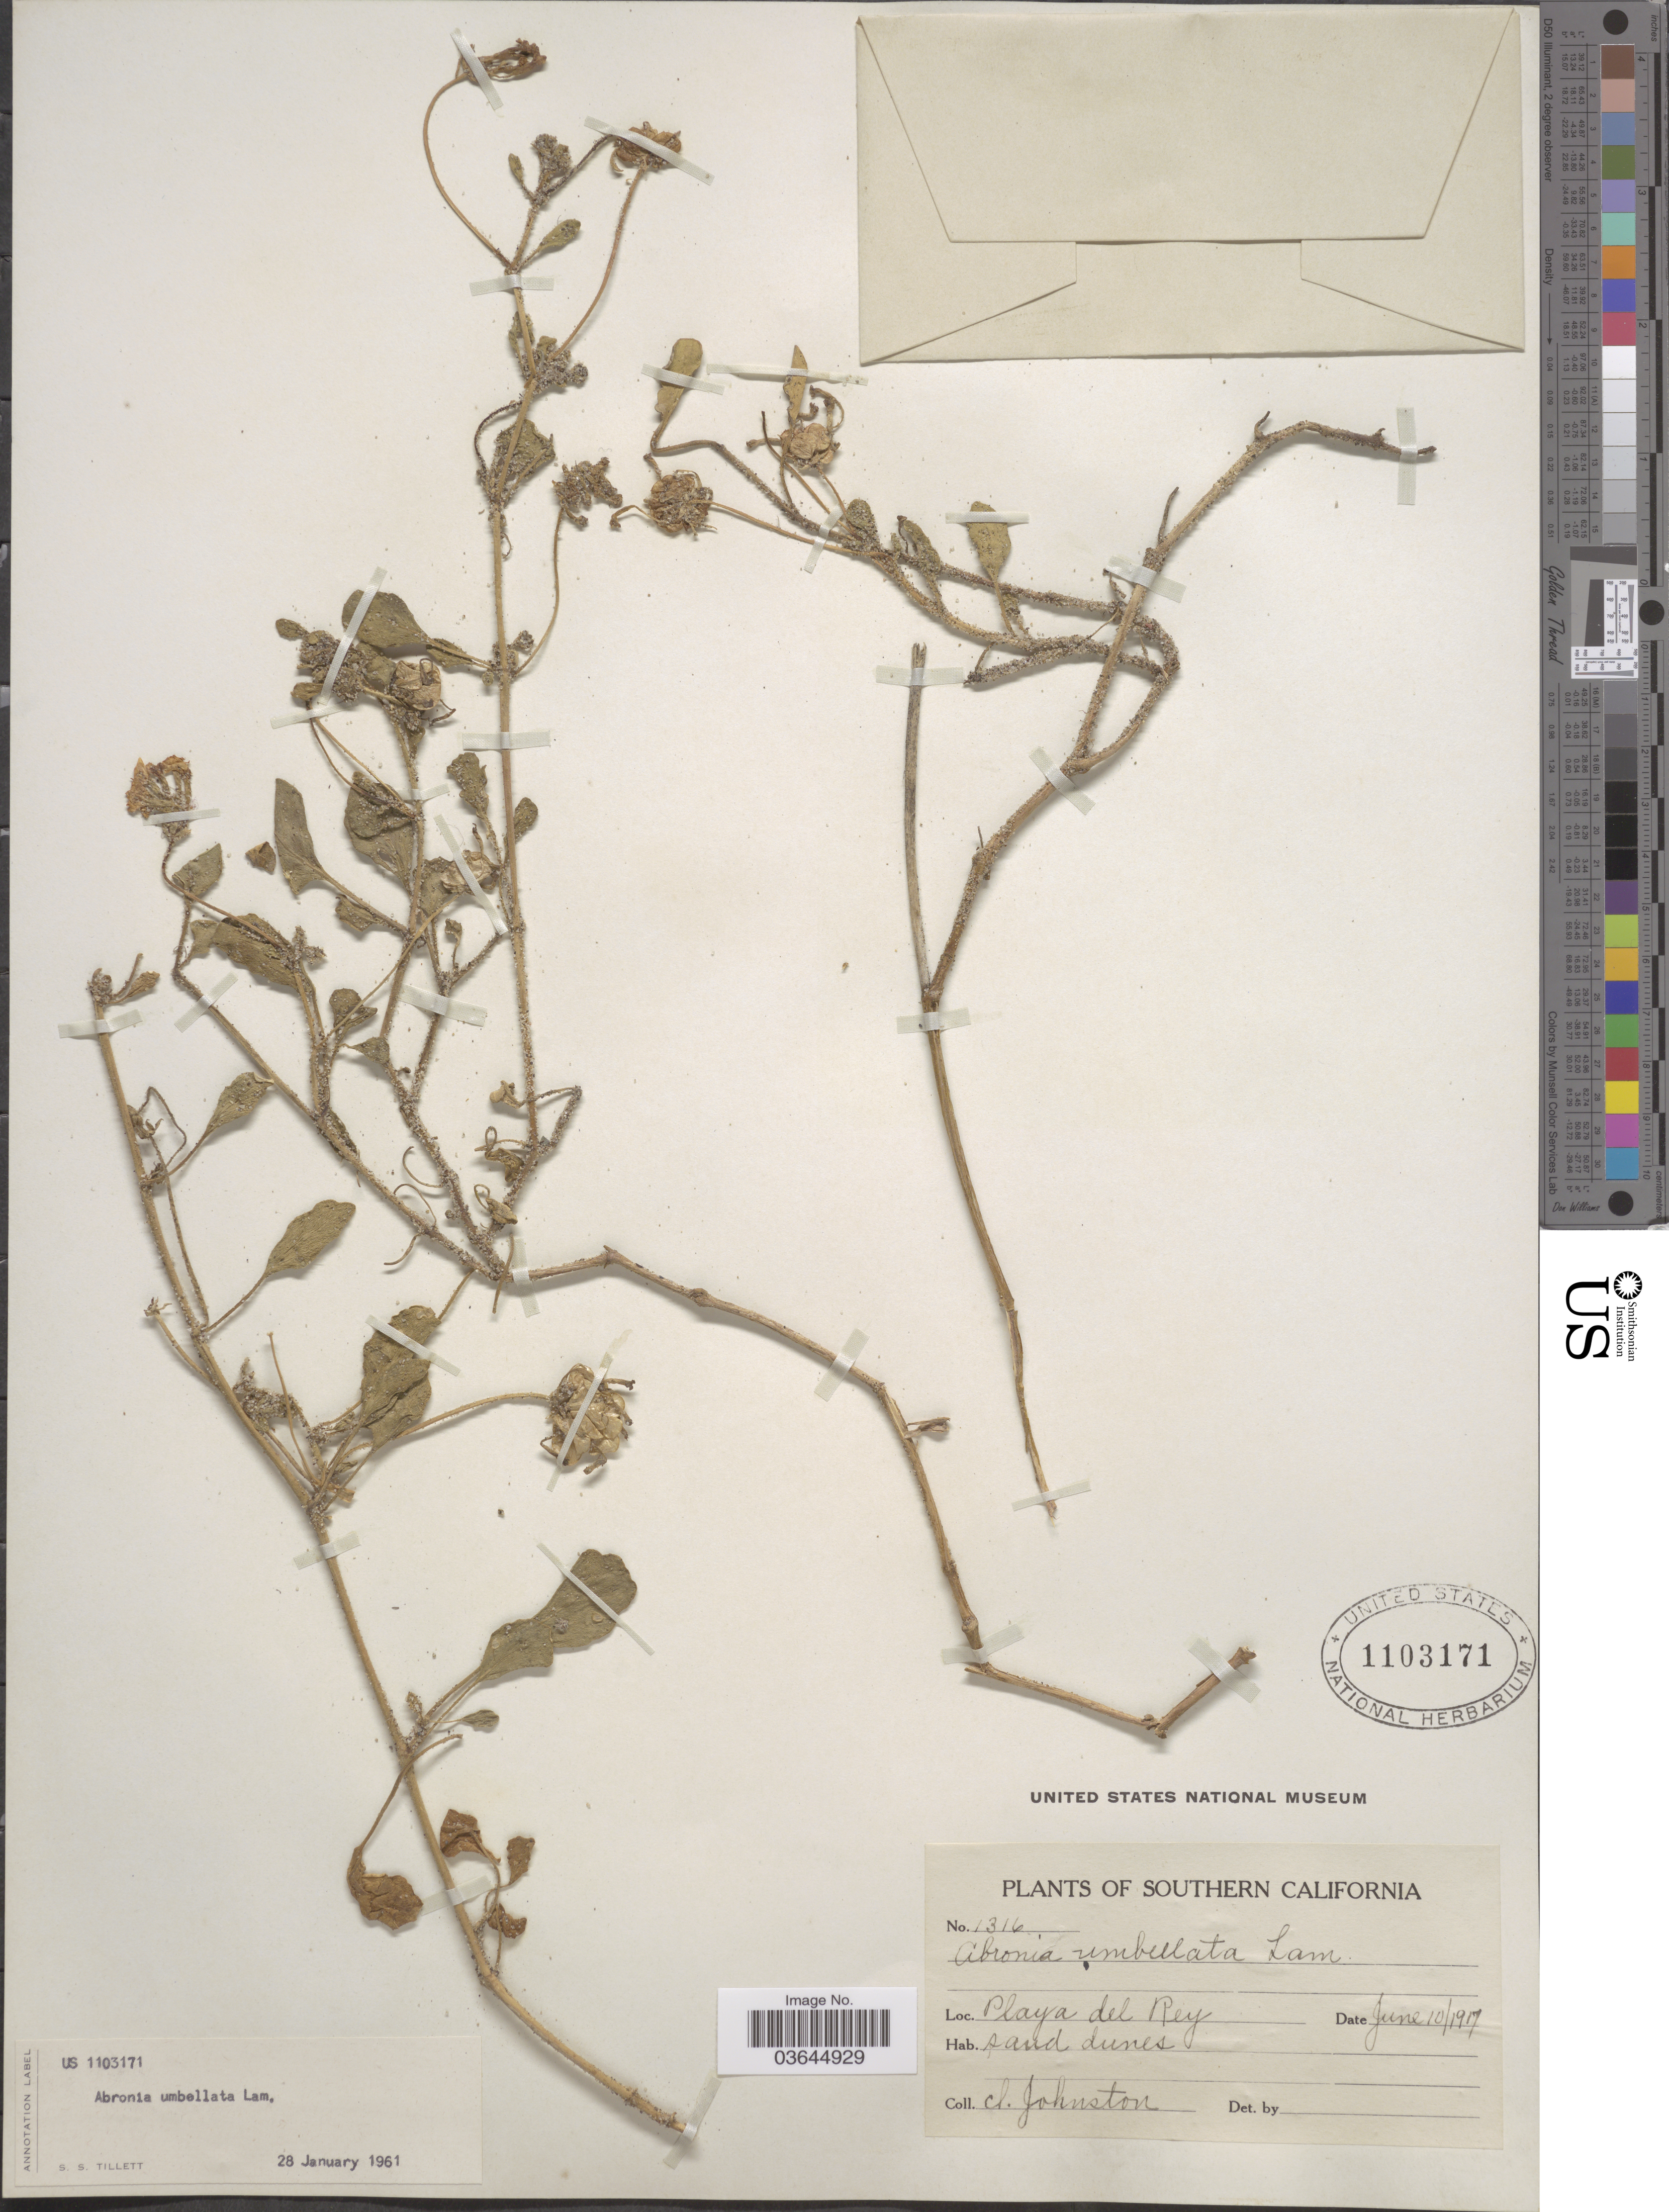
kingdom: Plantae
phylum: Tracheophyta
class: Magnoliopsida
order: Caryophyllales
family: Nyctaginaceae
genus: Abronia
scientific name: Abronia umbellata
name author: Lam.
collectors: I. Johnston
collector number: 1316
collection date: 1917-06-10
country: United States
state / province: California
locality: Southern California. Playa del Rey.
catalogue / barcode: US 1103171